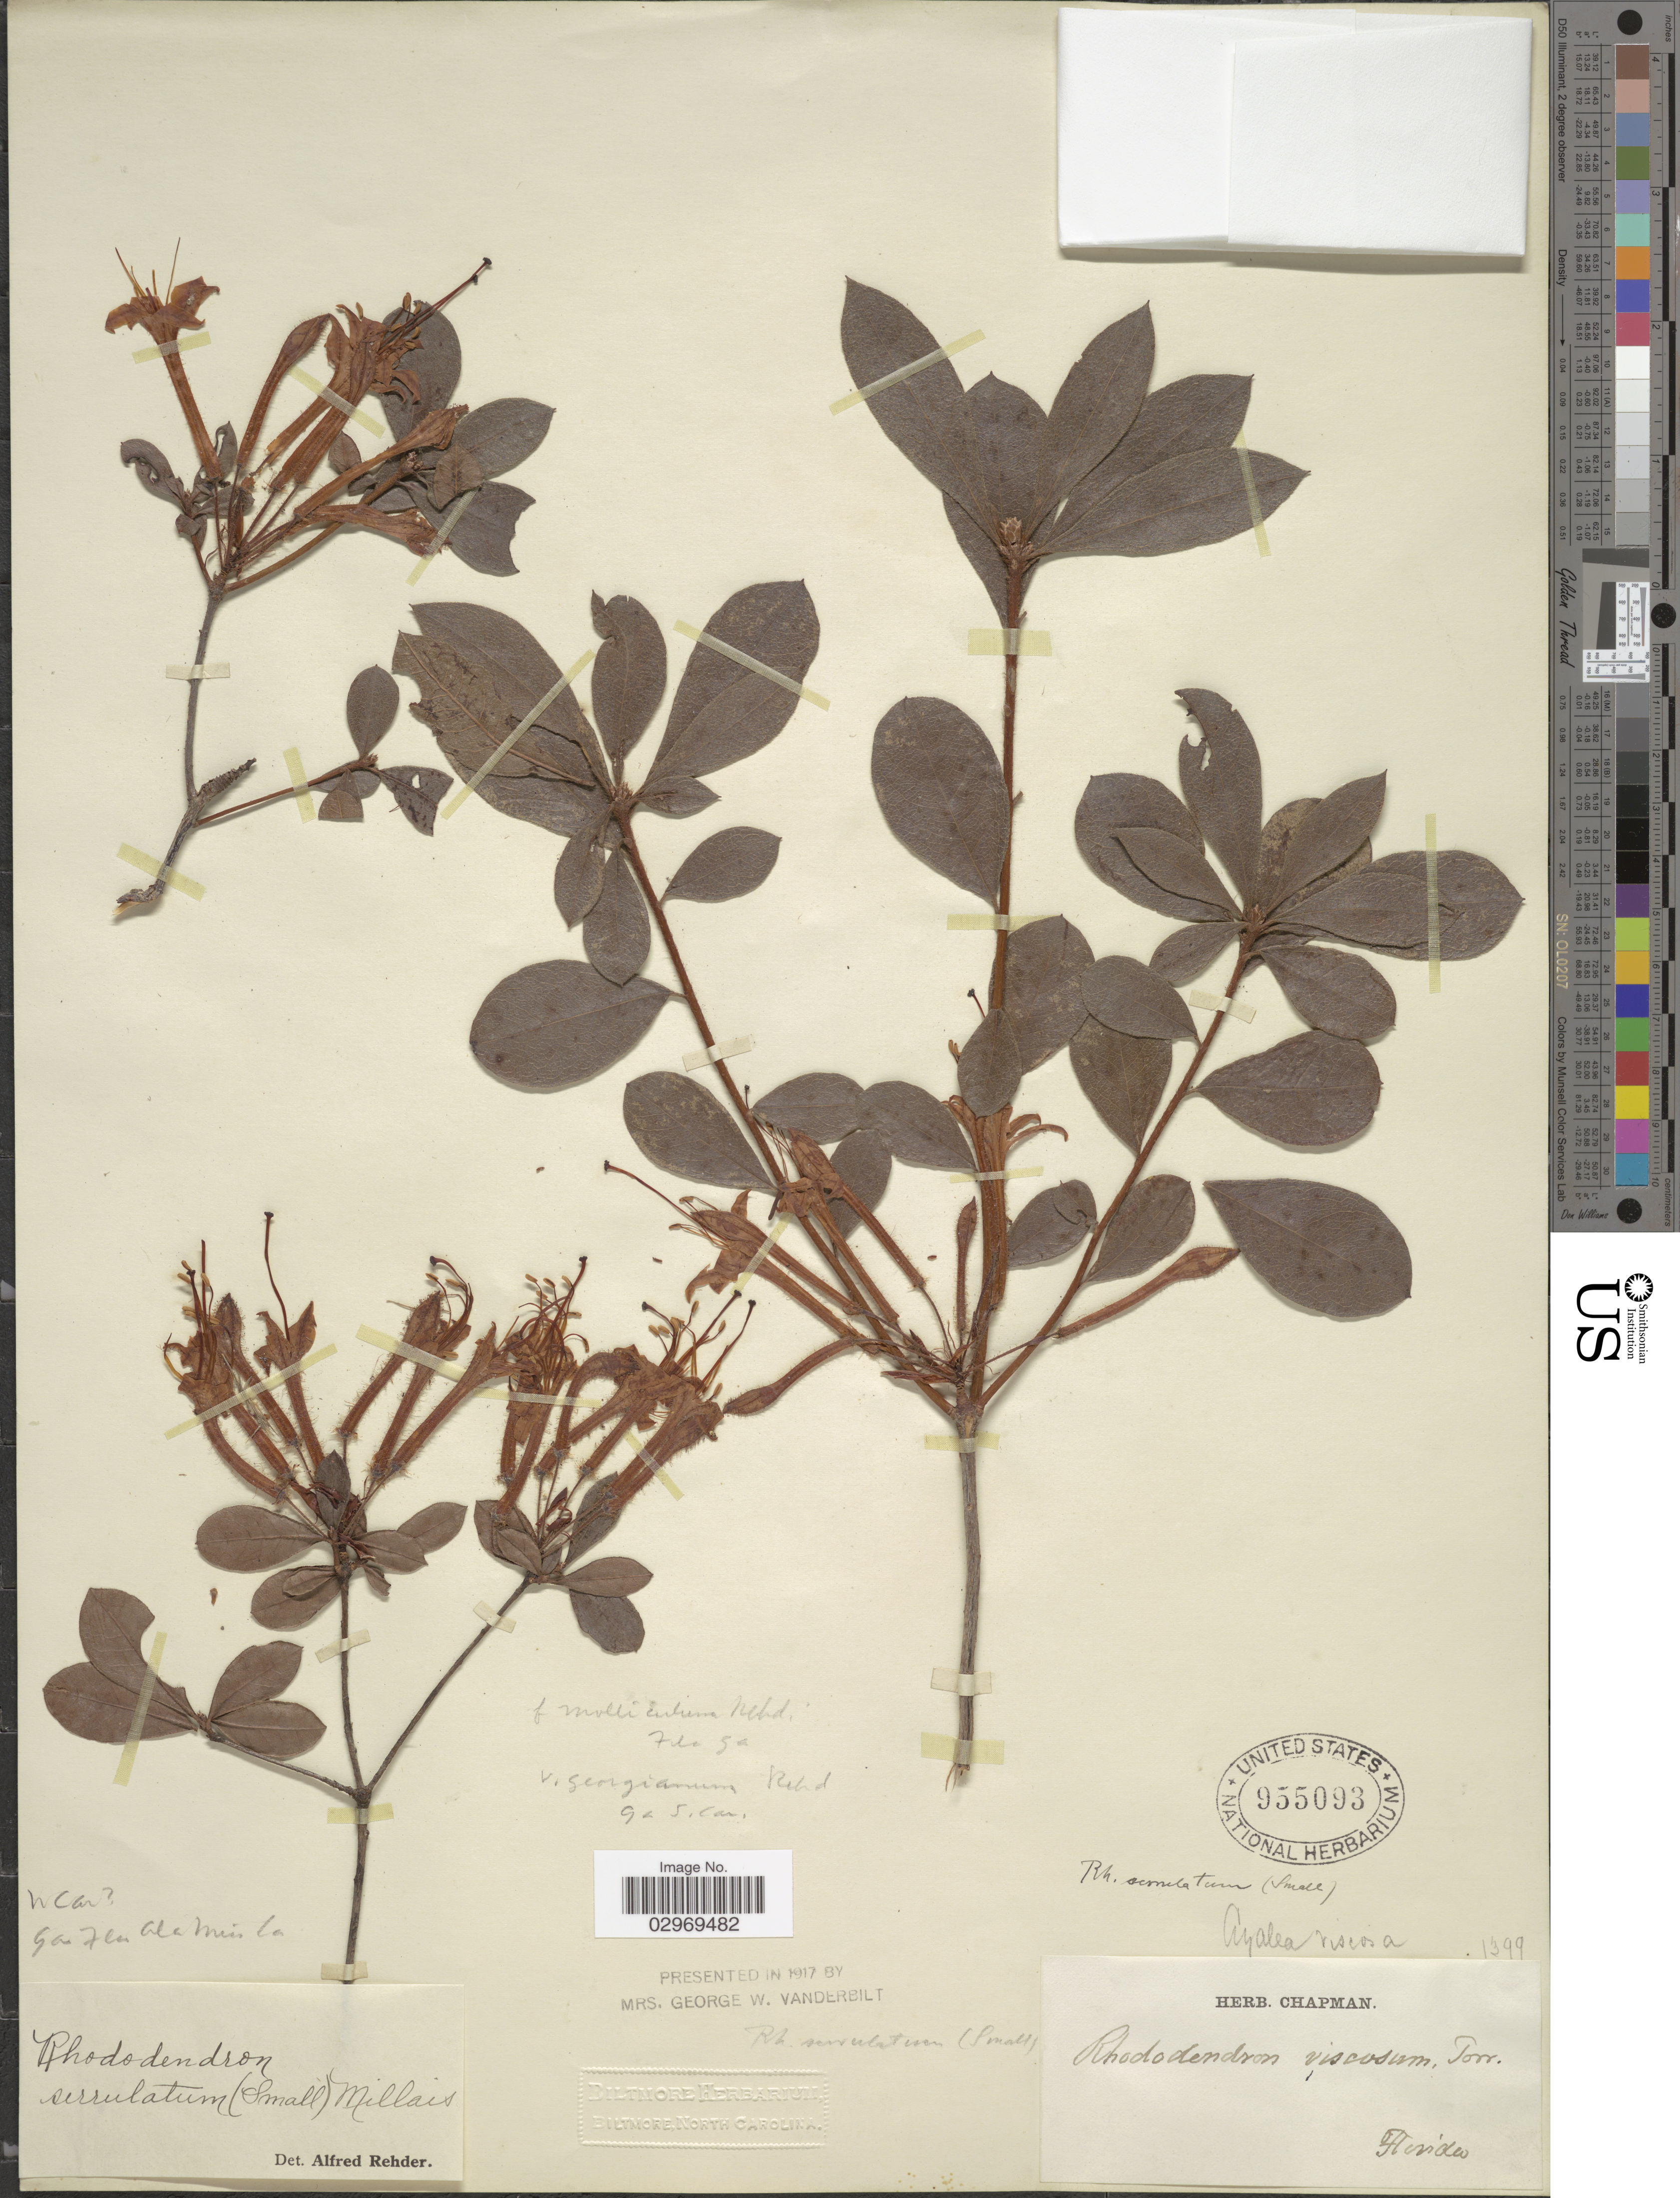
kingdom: Plantae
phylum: Tracheophyta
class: Magnoliopsida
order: Ericales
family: Ericaceae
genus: Rhododendron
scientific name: Rhododendron viscosum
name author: (L.) Torr.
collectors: ex herb. Chapman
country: United States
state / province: Florida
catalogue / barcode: US 955093